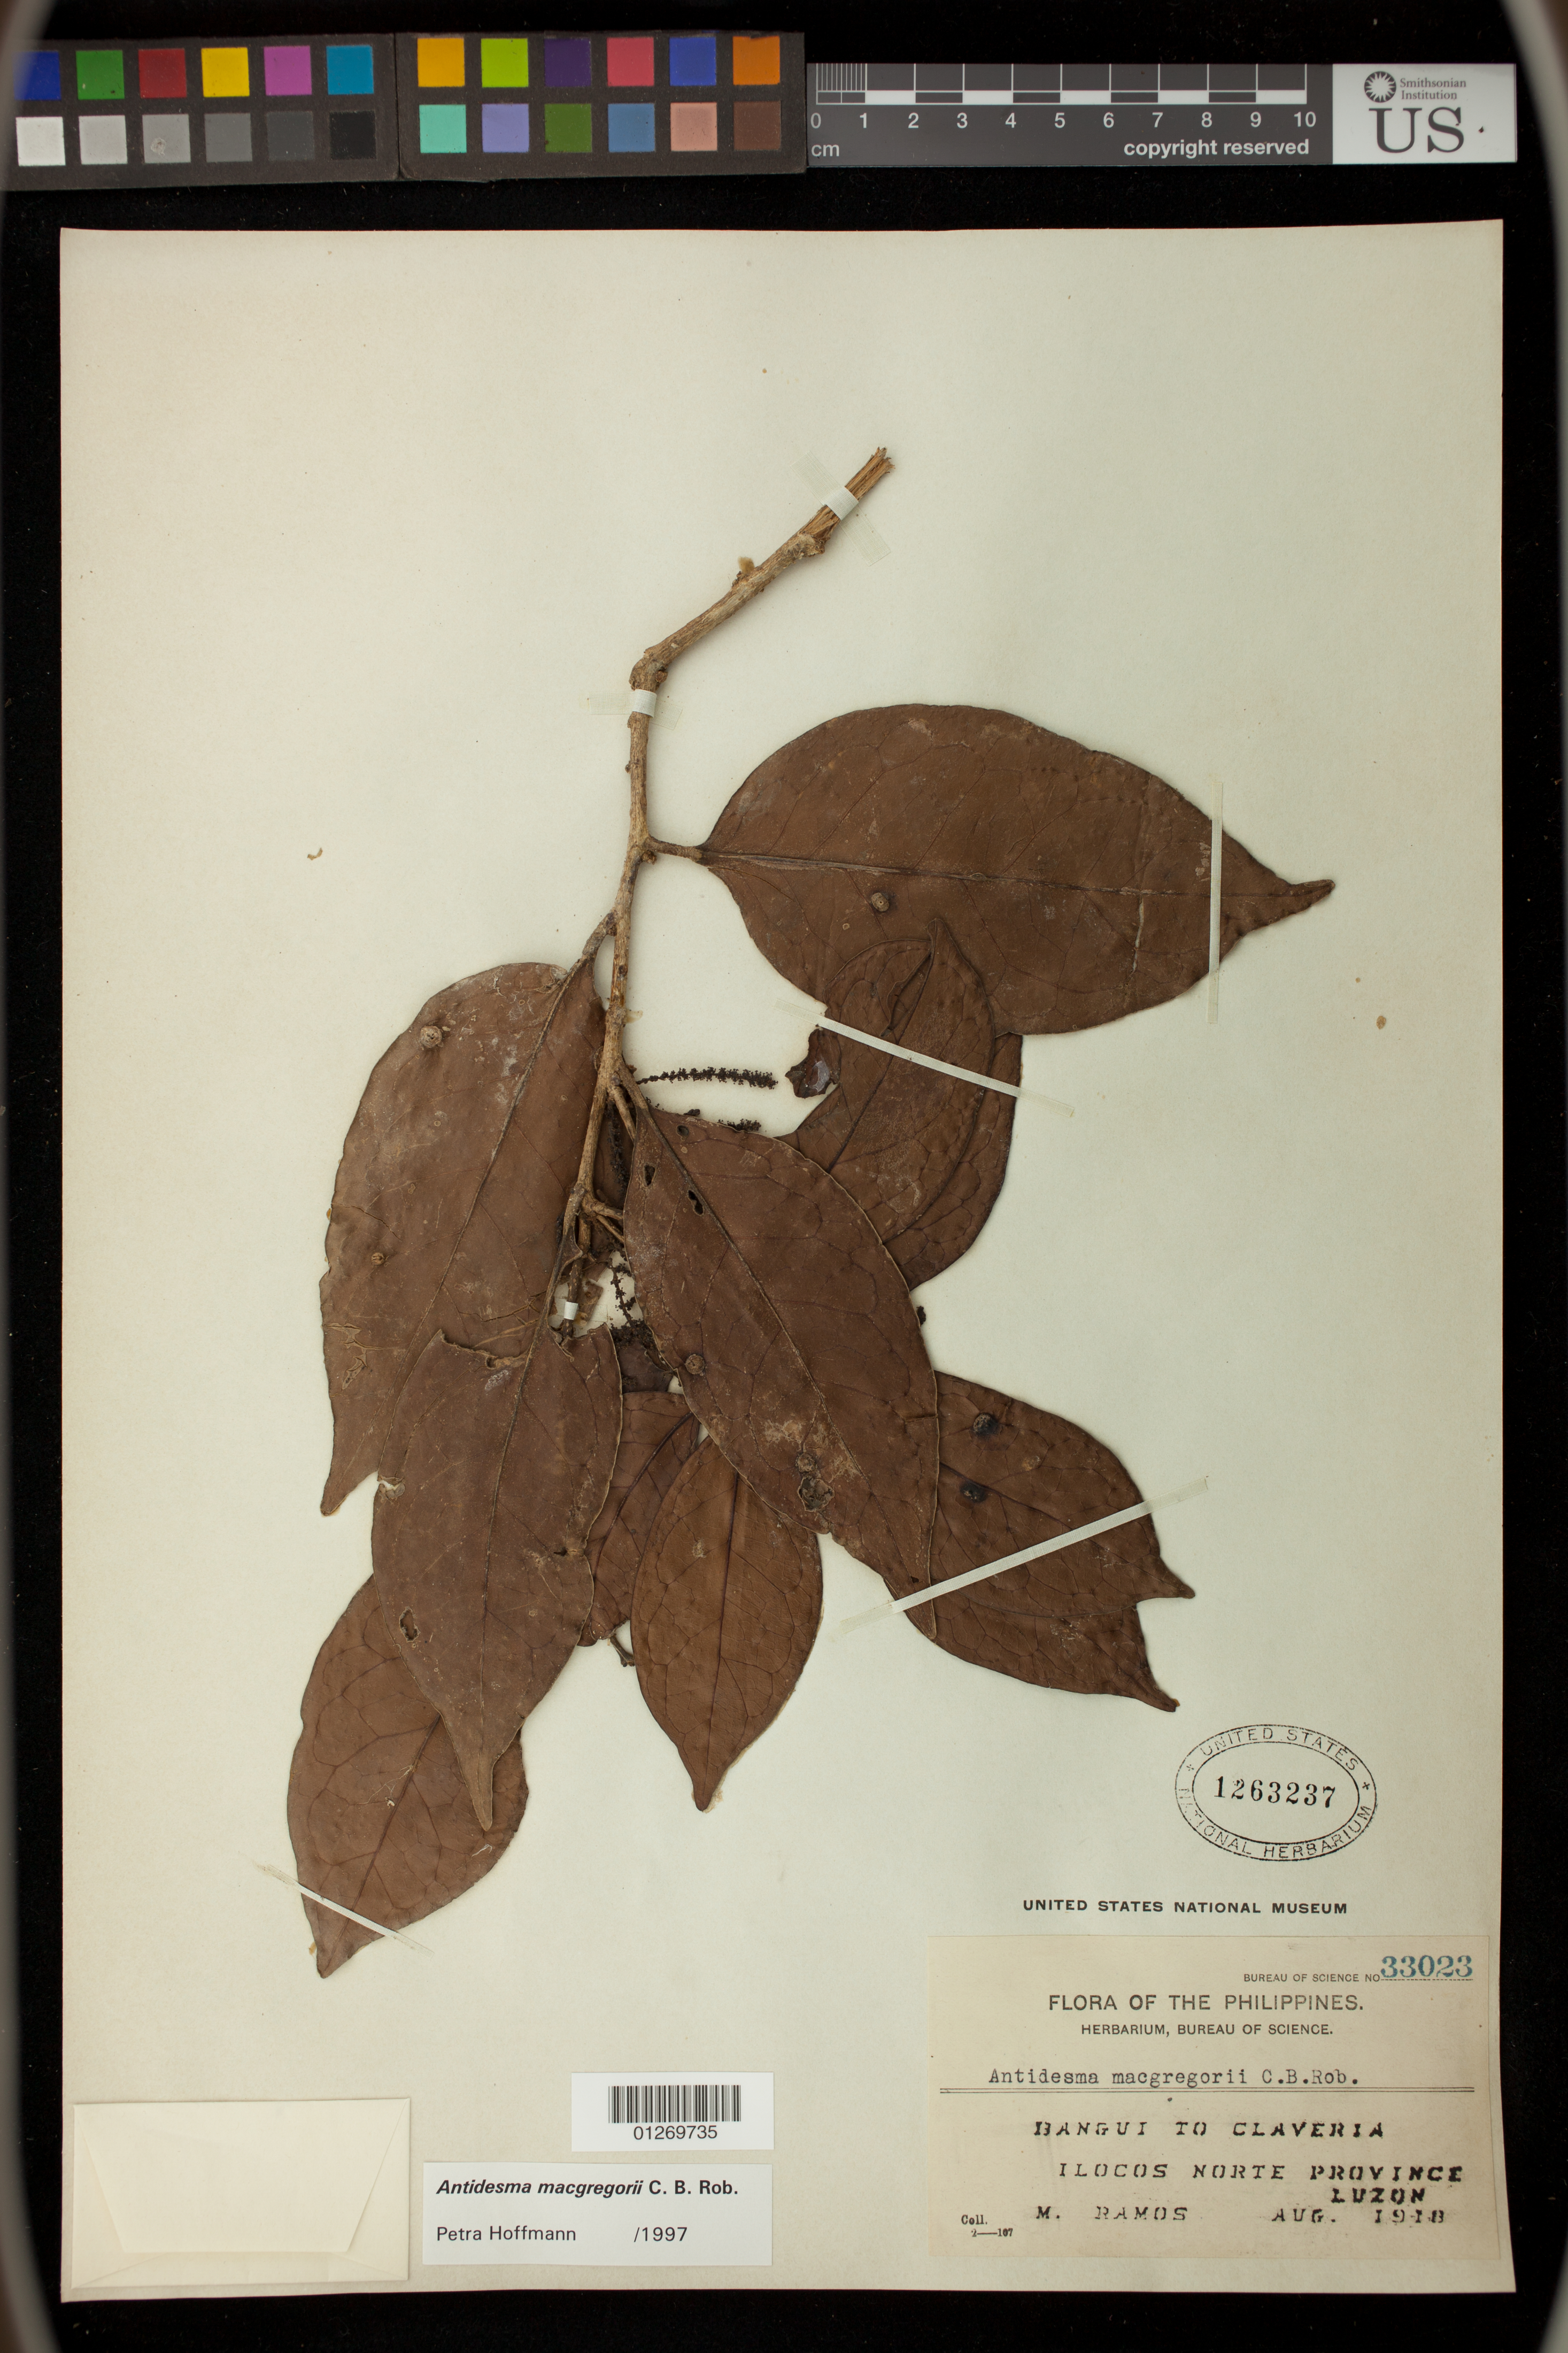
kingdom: Plantae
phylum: Tracheophyta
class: Magnoliopsida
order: Malpighiales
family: Phyllanthaceae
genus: Antidesma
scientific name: Antidesma macgregorii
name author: C.B. Rob.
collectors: M. Ramos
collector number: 33023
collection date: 1918-08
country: Philippines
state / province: Ilocos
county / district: Ilocos Norte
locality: Bangui to Claveria, Ilocos Norte Province, Luzon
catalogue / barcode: US 1263237